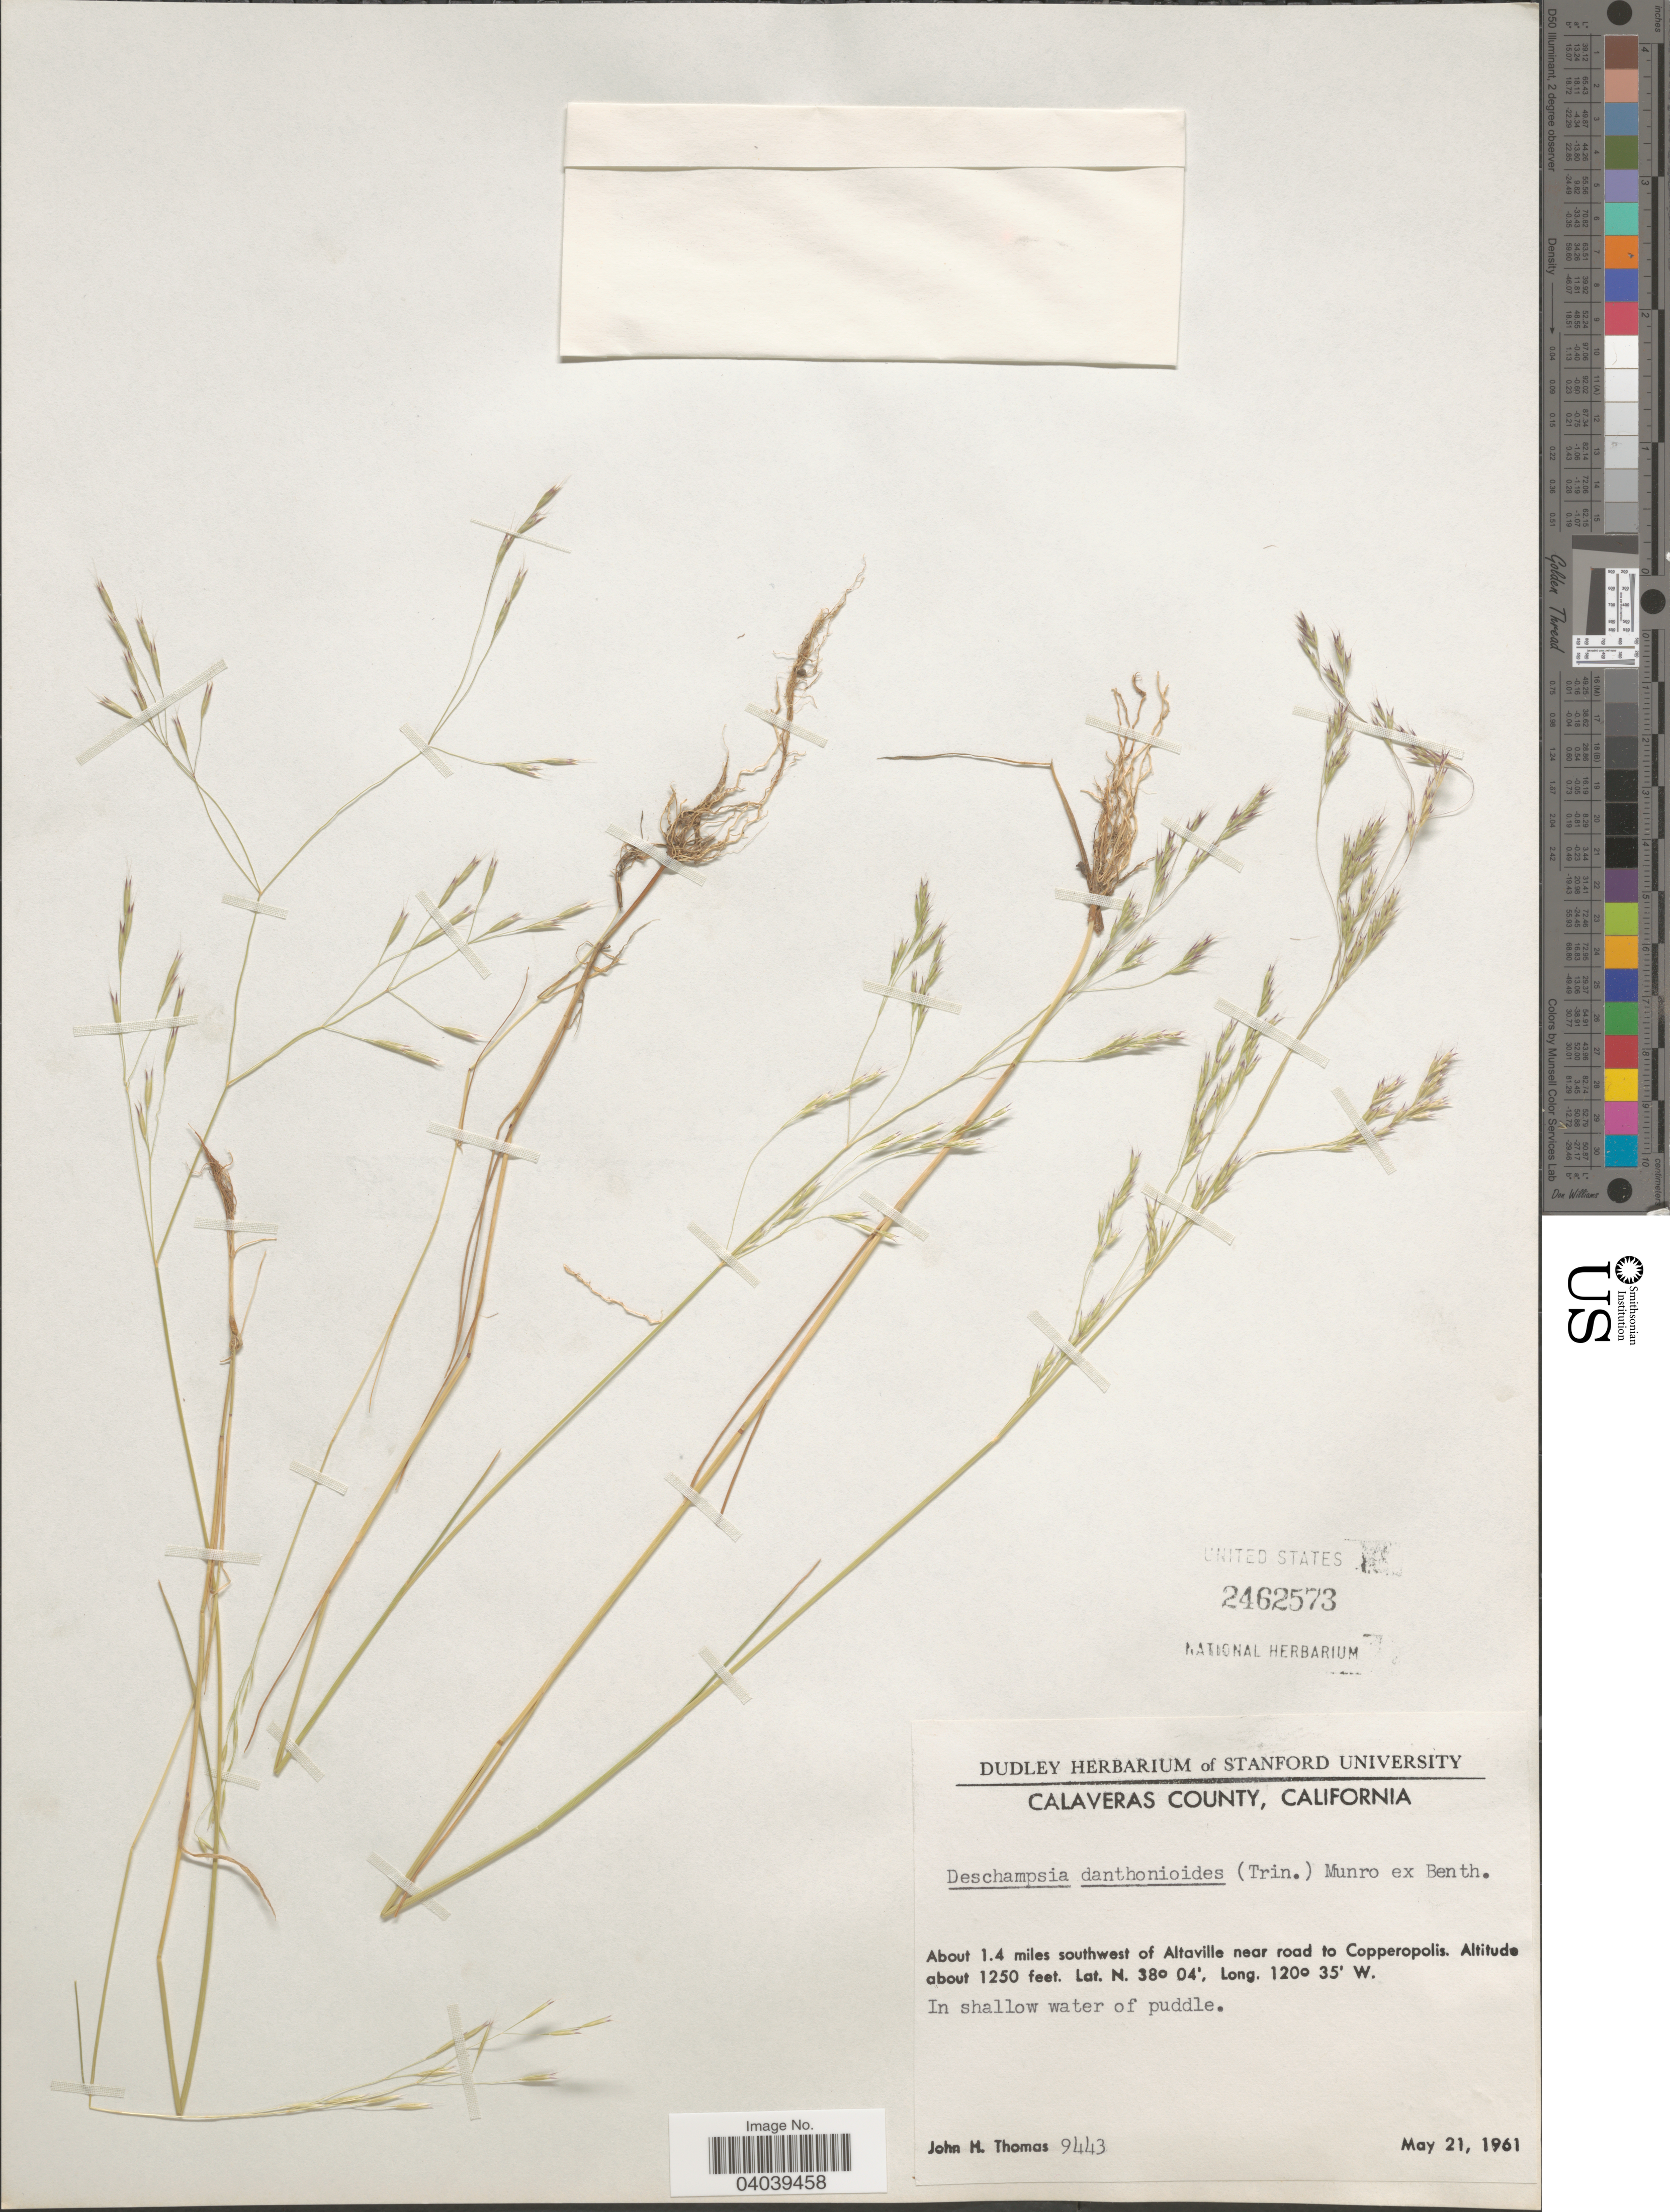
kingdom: Plantae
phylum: Tracheophyta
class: Liliopsida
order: Poales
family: Poaceae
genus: Deschampsia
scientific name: Deschampsia danthonioides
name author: (Trin.) Munro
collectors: J. H. Thomas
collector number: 9443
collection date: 1961-05-21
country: United States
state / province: California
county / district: Calaveras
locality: Calaveras County. About 1.4 miles southwest of Altaville near road to Copperopolis.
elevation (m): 381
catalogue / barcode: US 2462573